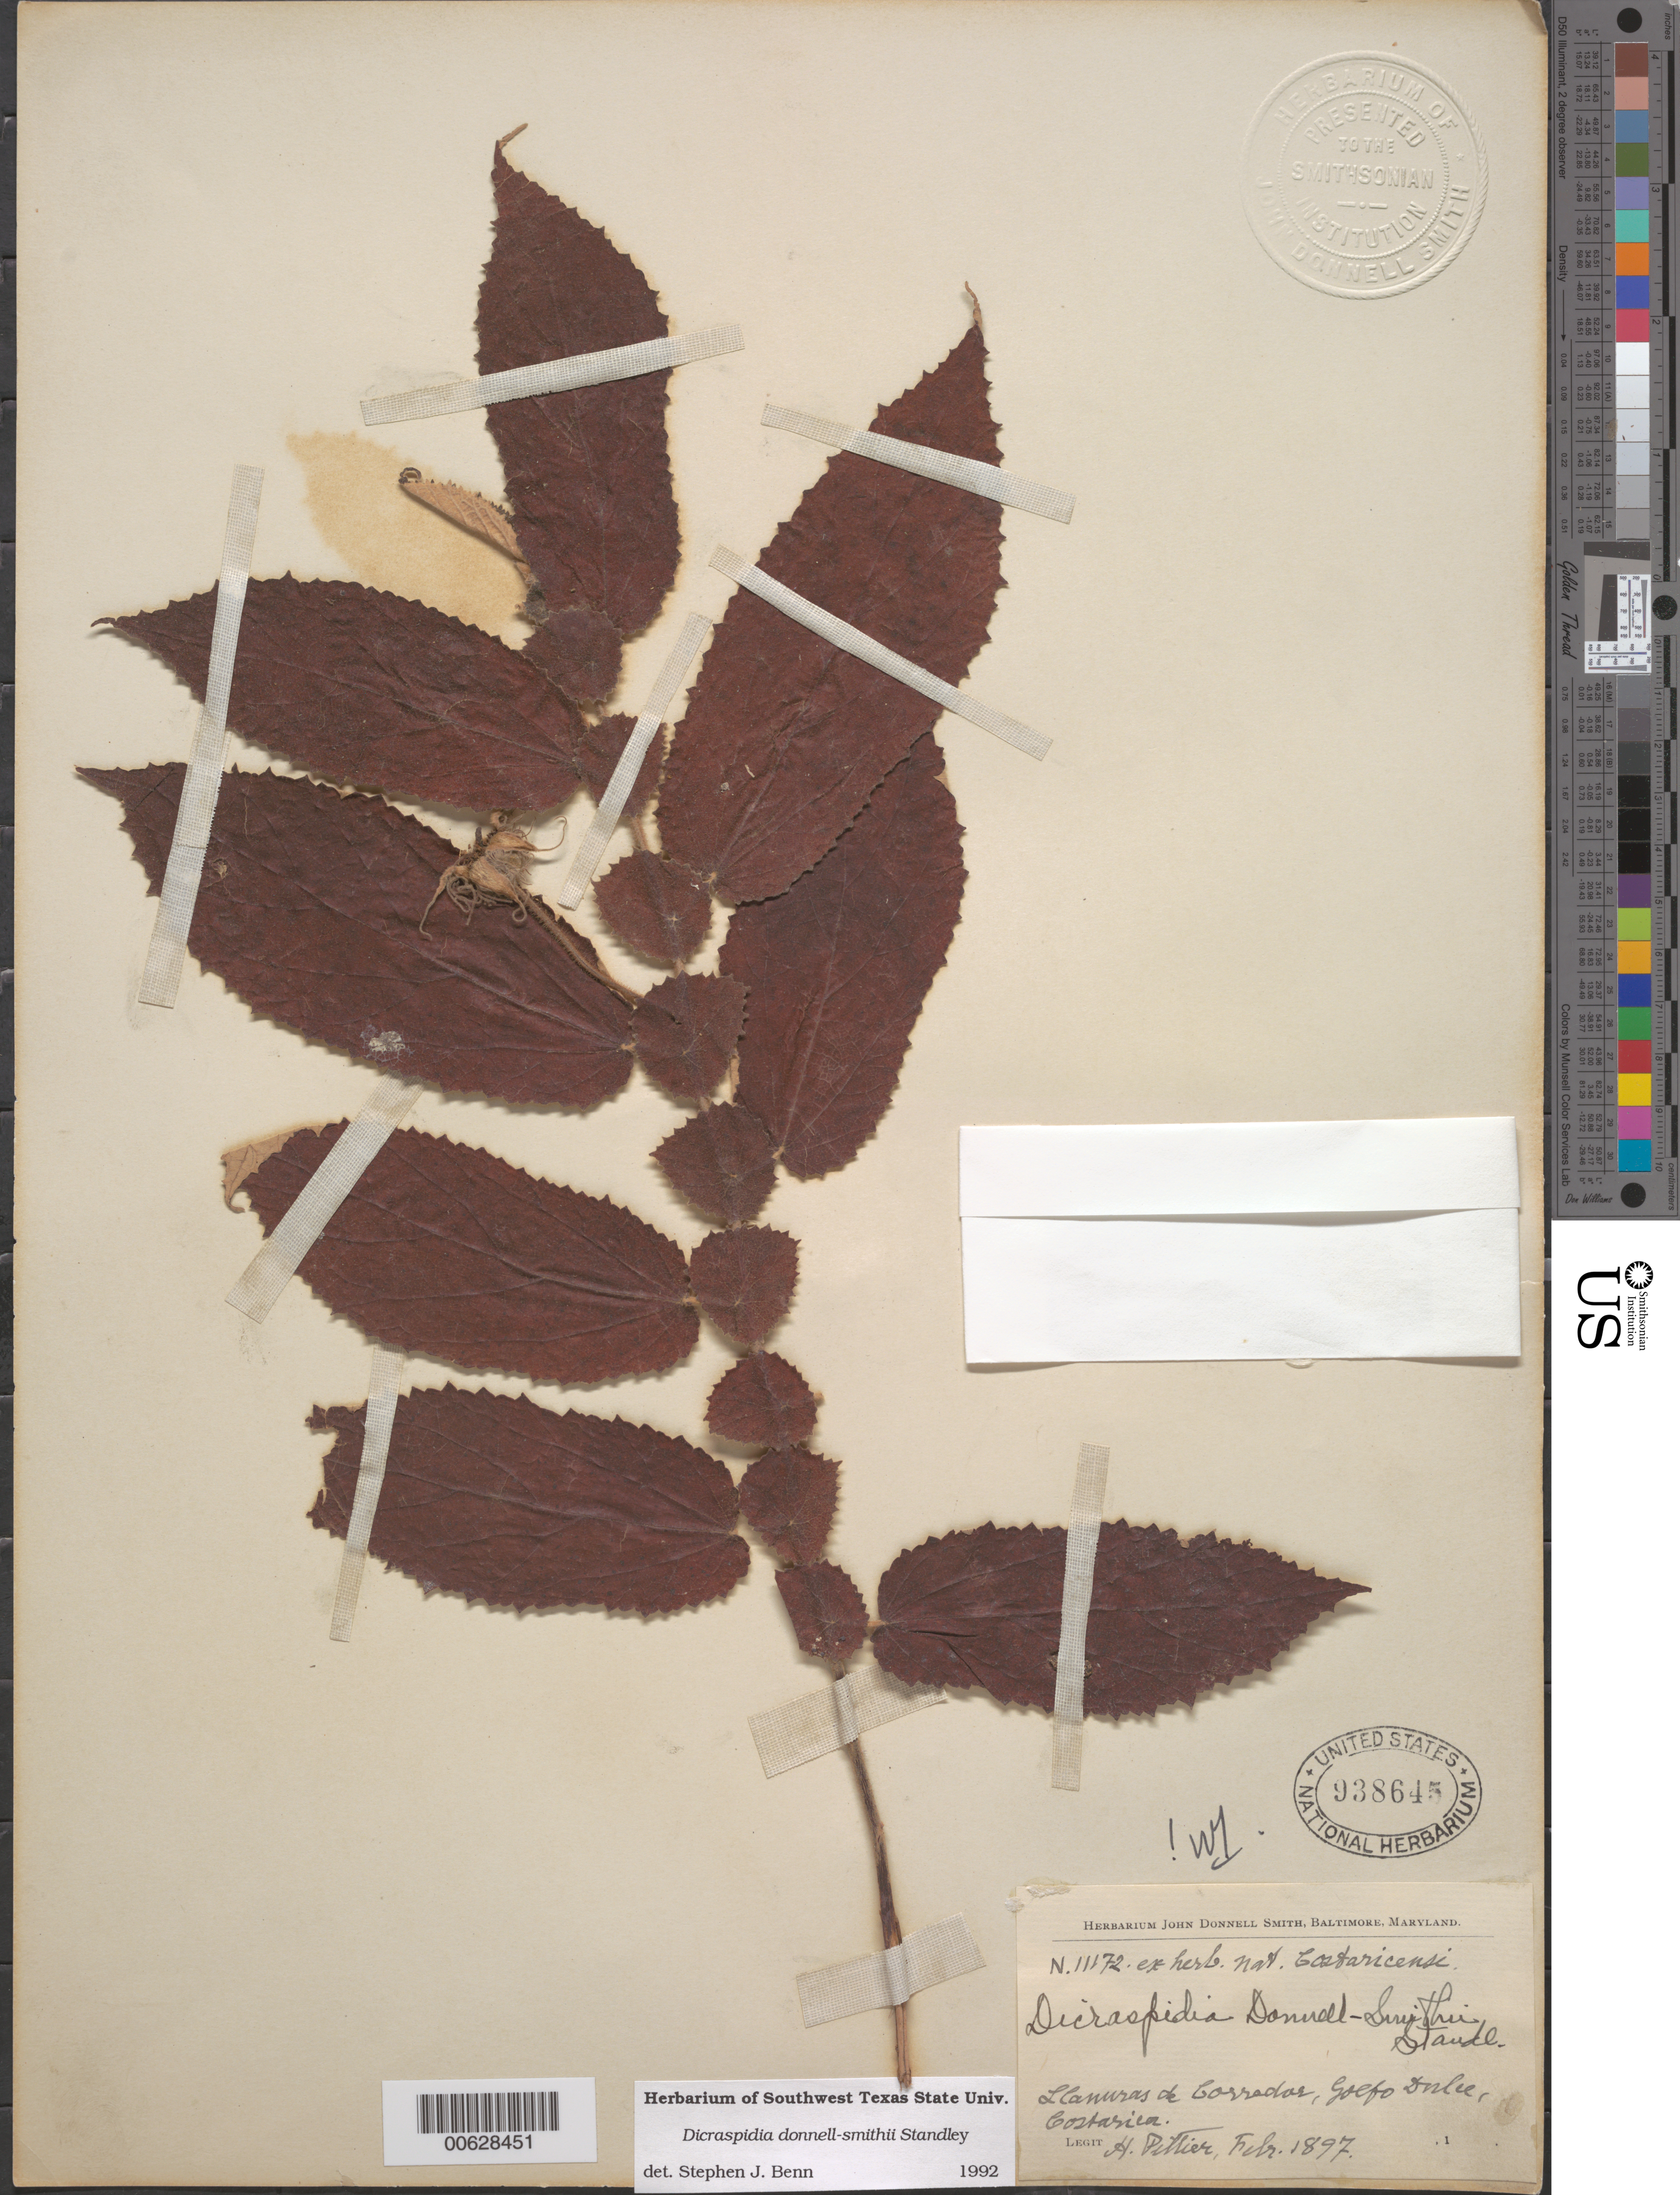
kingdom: Plantae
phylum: Tracheophyta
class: Magnoliopsida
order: Malvales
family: Muntingiaceae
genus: Dicraspidia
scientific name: Dicraspidia donnell-smithii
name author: Standl.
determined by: Benn, S. J.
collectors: H. F. Pittier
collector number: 11172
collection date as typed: Feb 1897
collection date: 1897-02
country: Costa Rica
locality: Llanuras de Corrador, Golfo Dulce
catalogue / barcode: US 938645